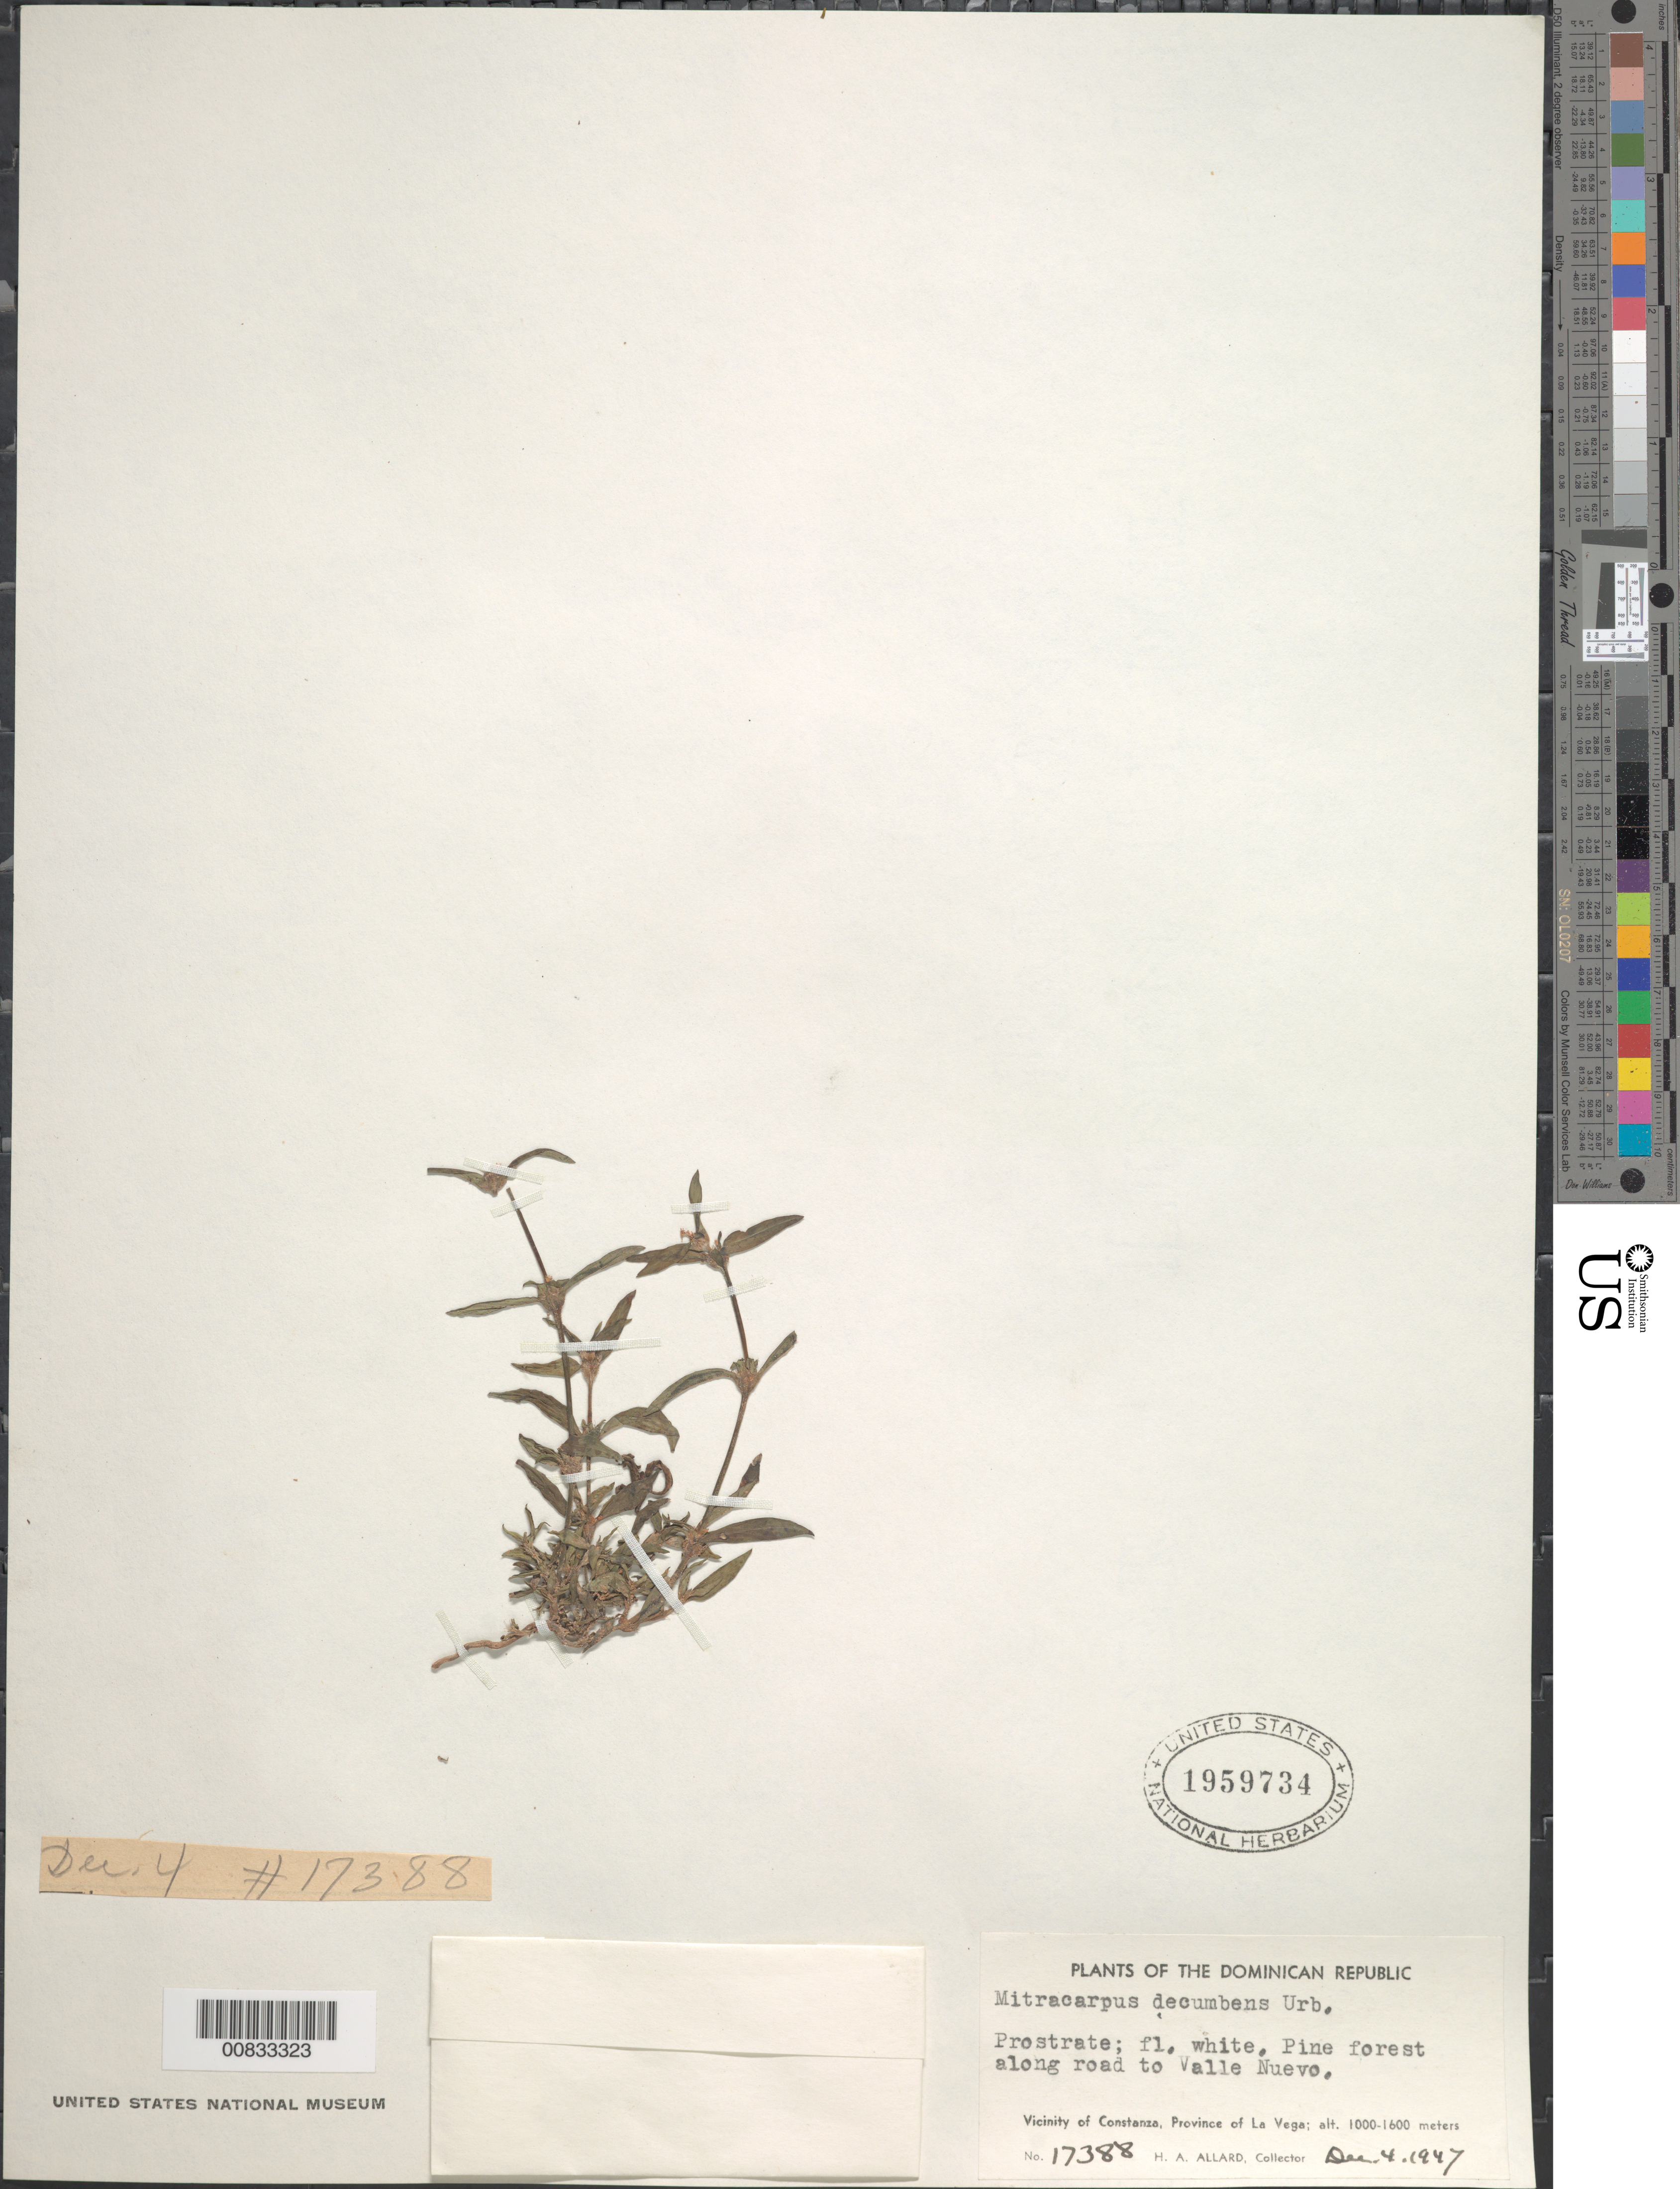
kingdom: Plantae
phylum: Tracheophyta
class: Magnoliopsida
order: Gentianales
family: Rubiaceae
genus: Mitracarpus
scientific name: Mitracarpus decumbens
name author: Urb.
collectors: H. A. Allard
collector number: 17388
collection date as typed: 04 Dec 1947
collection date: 1947-12-04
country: Dominican Republic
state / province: La Vega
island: Hispaniola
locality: Vicinity of Constanza, along road to Valle Nuevo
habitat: Pine forest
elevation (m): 1000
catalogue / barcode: US 1959734